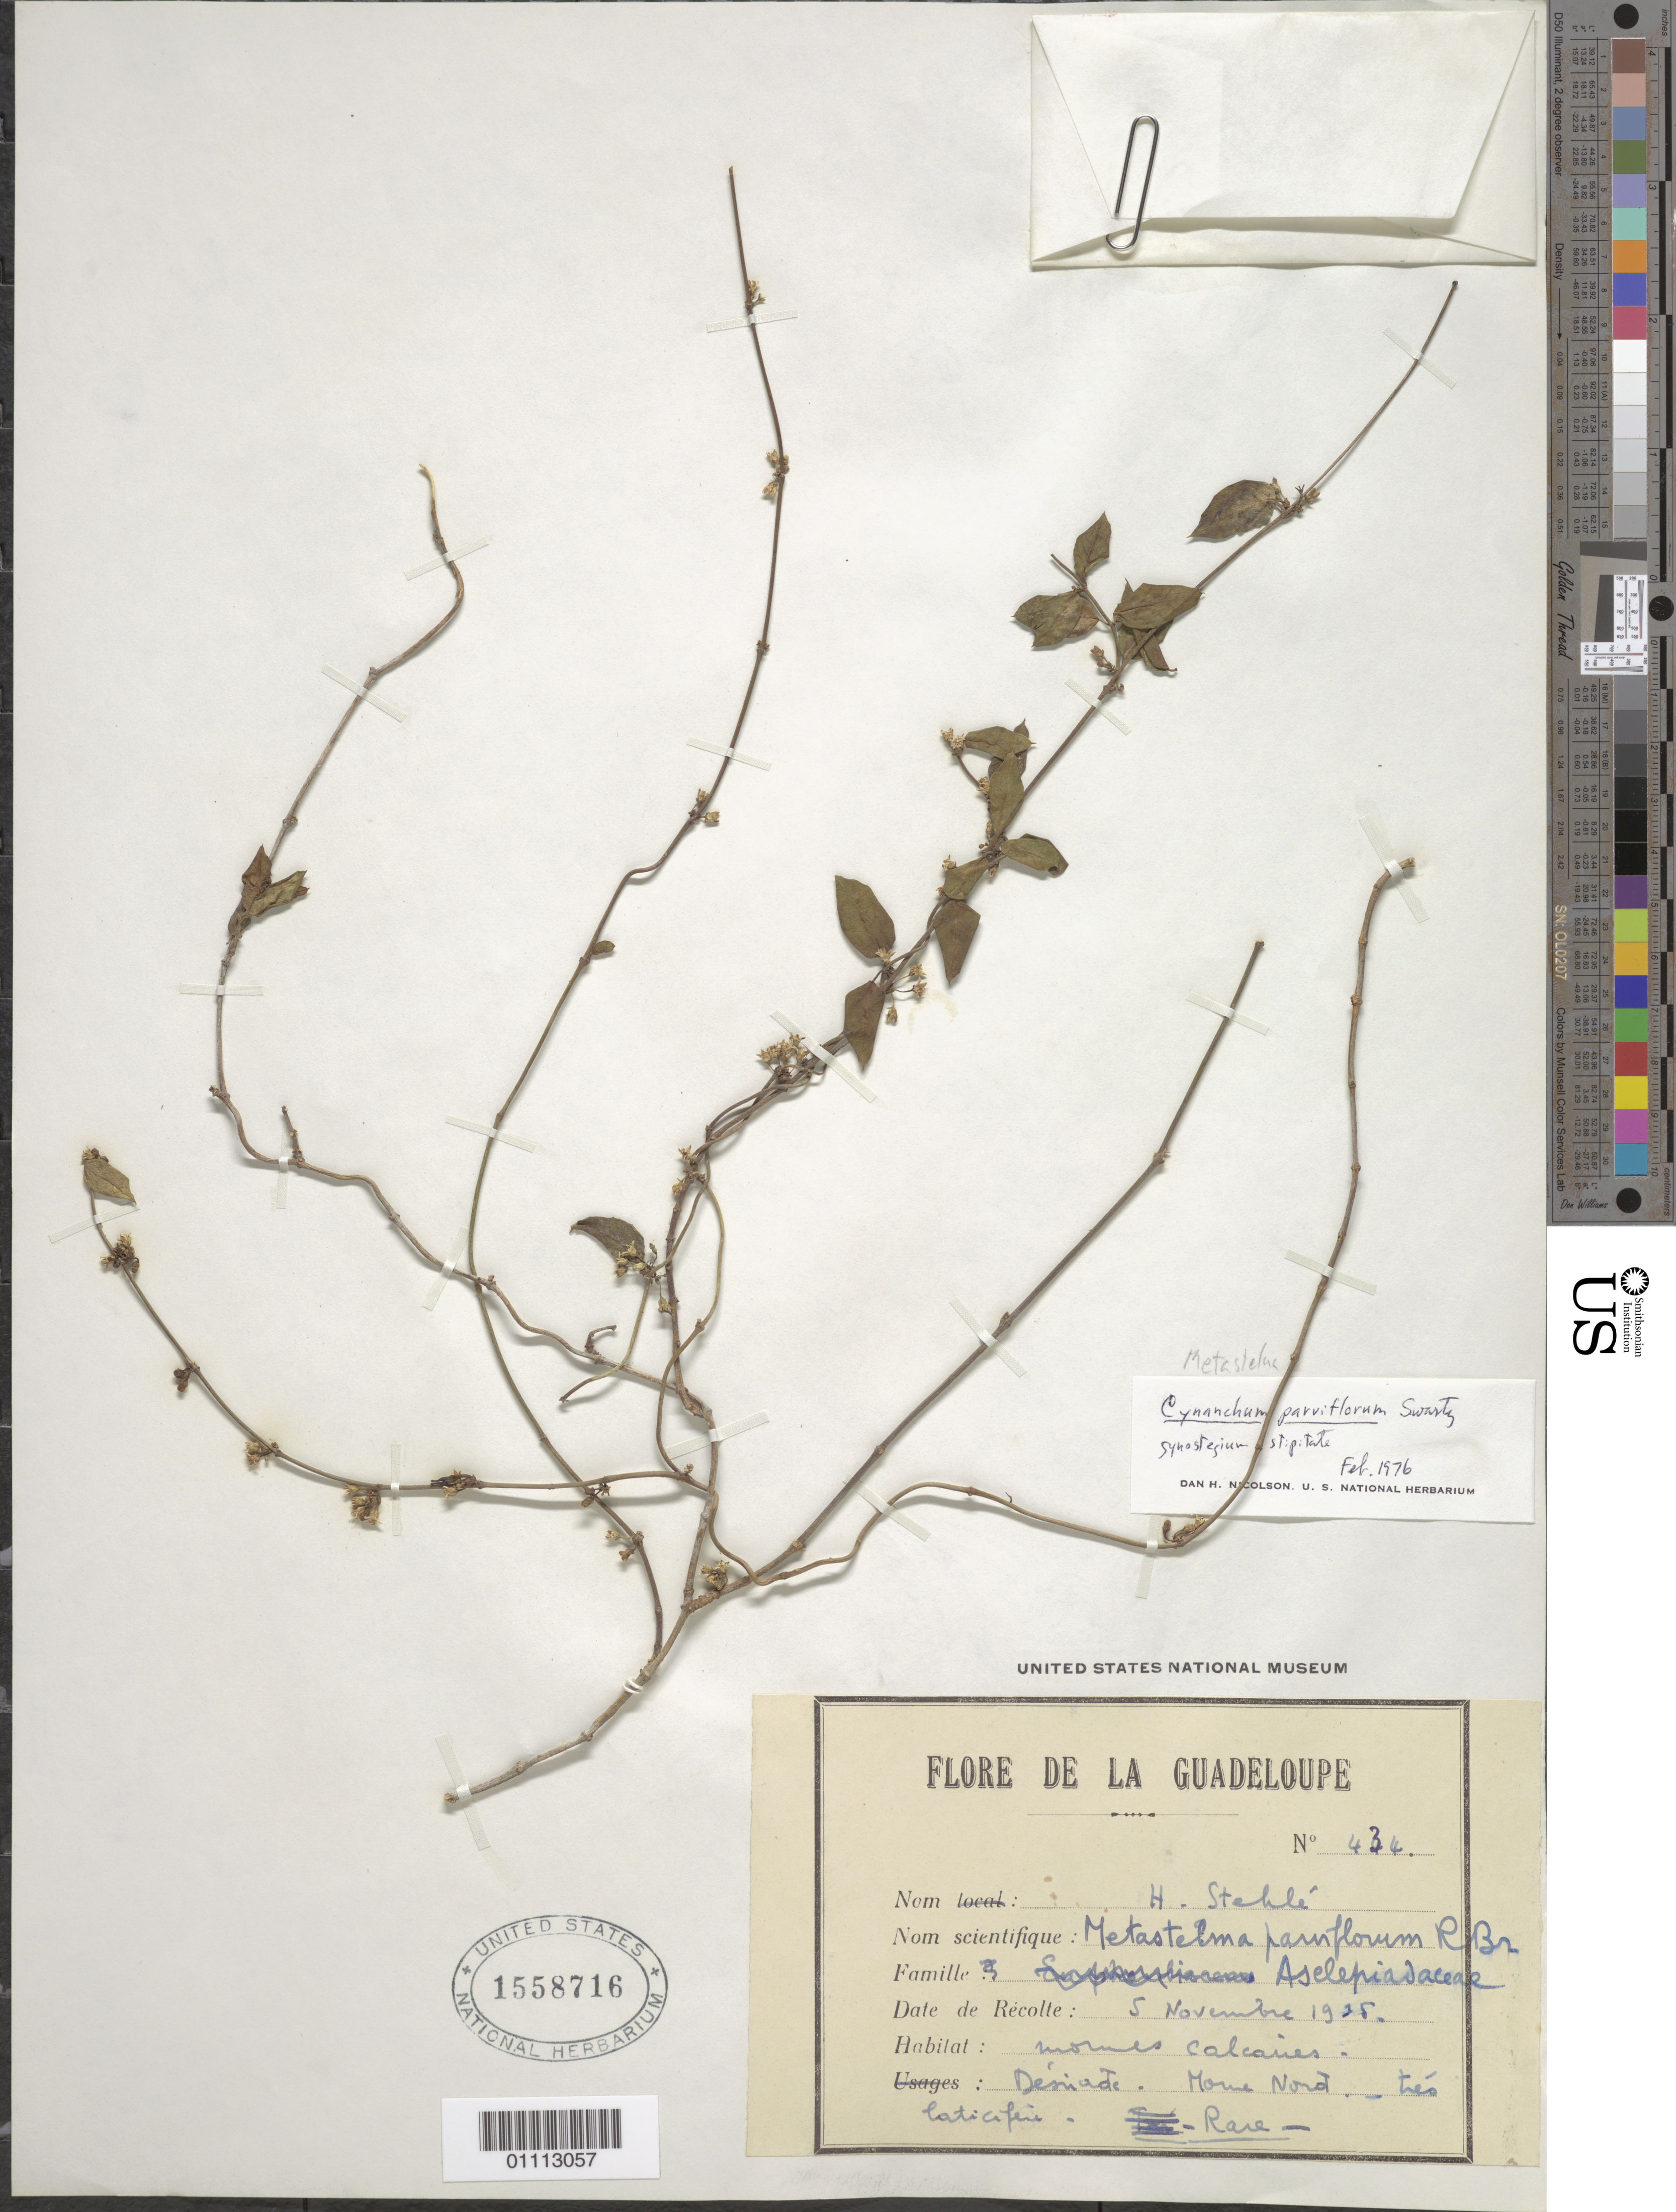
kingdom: Plantae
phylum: Tracheophyta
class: Magnoliopsida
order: Gentianales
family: Apocynaceae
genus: Metastelma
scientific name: Metastelma parviflorum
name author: (Sw.) Schult.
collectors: H. Stehlé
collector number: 434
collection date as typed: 05 Nov 1935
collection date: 1935-11-05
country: Guadeloupe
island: La Désirade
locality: Desirade. Morne Nord. Mornes calcaires. Tres laticifere.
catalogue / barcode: US 1558716